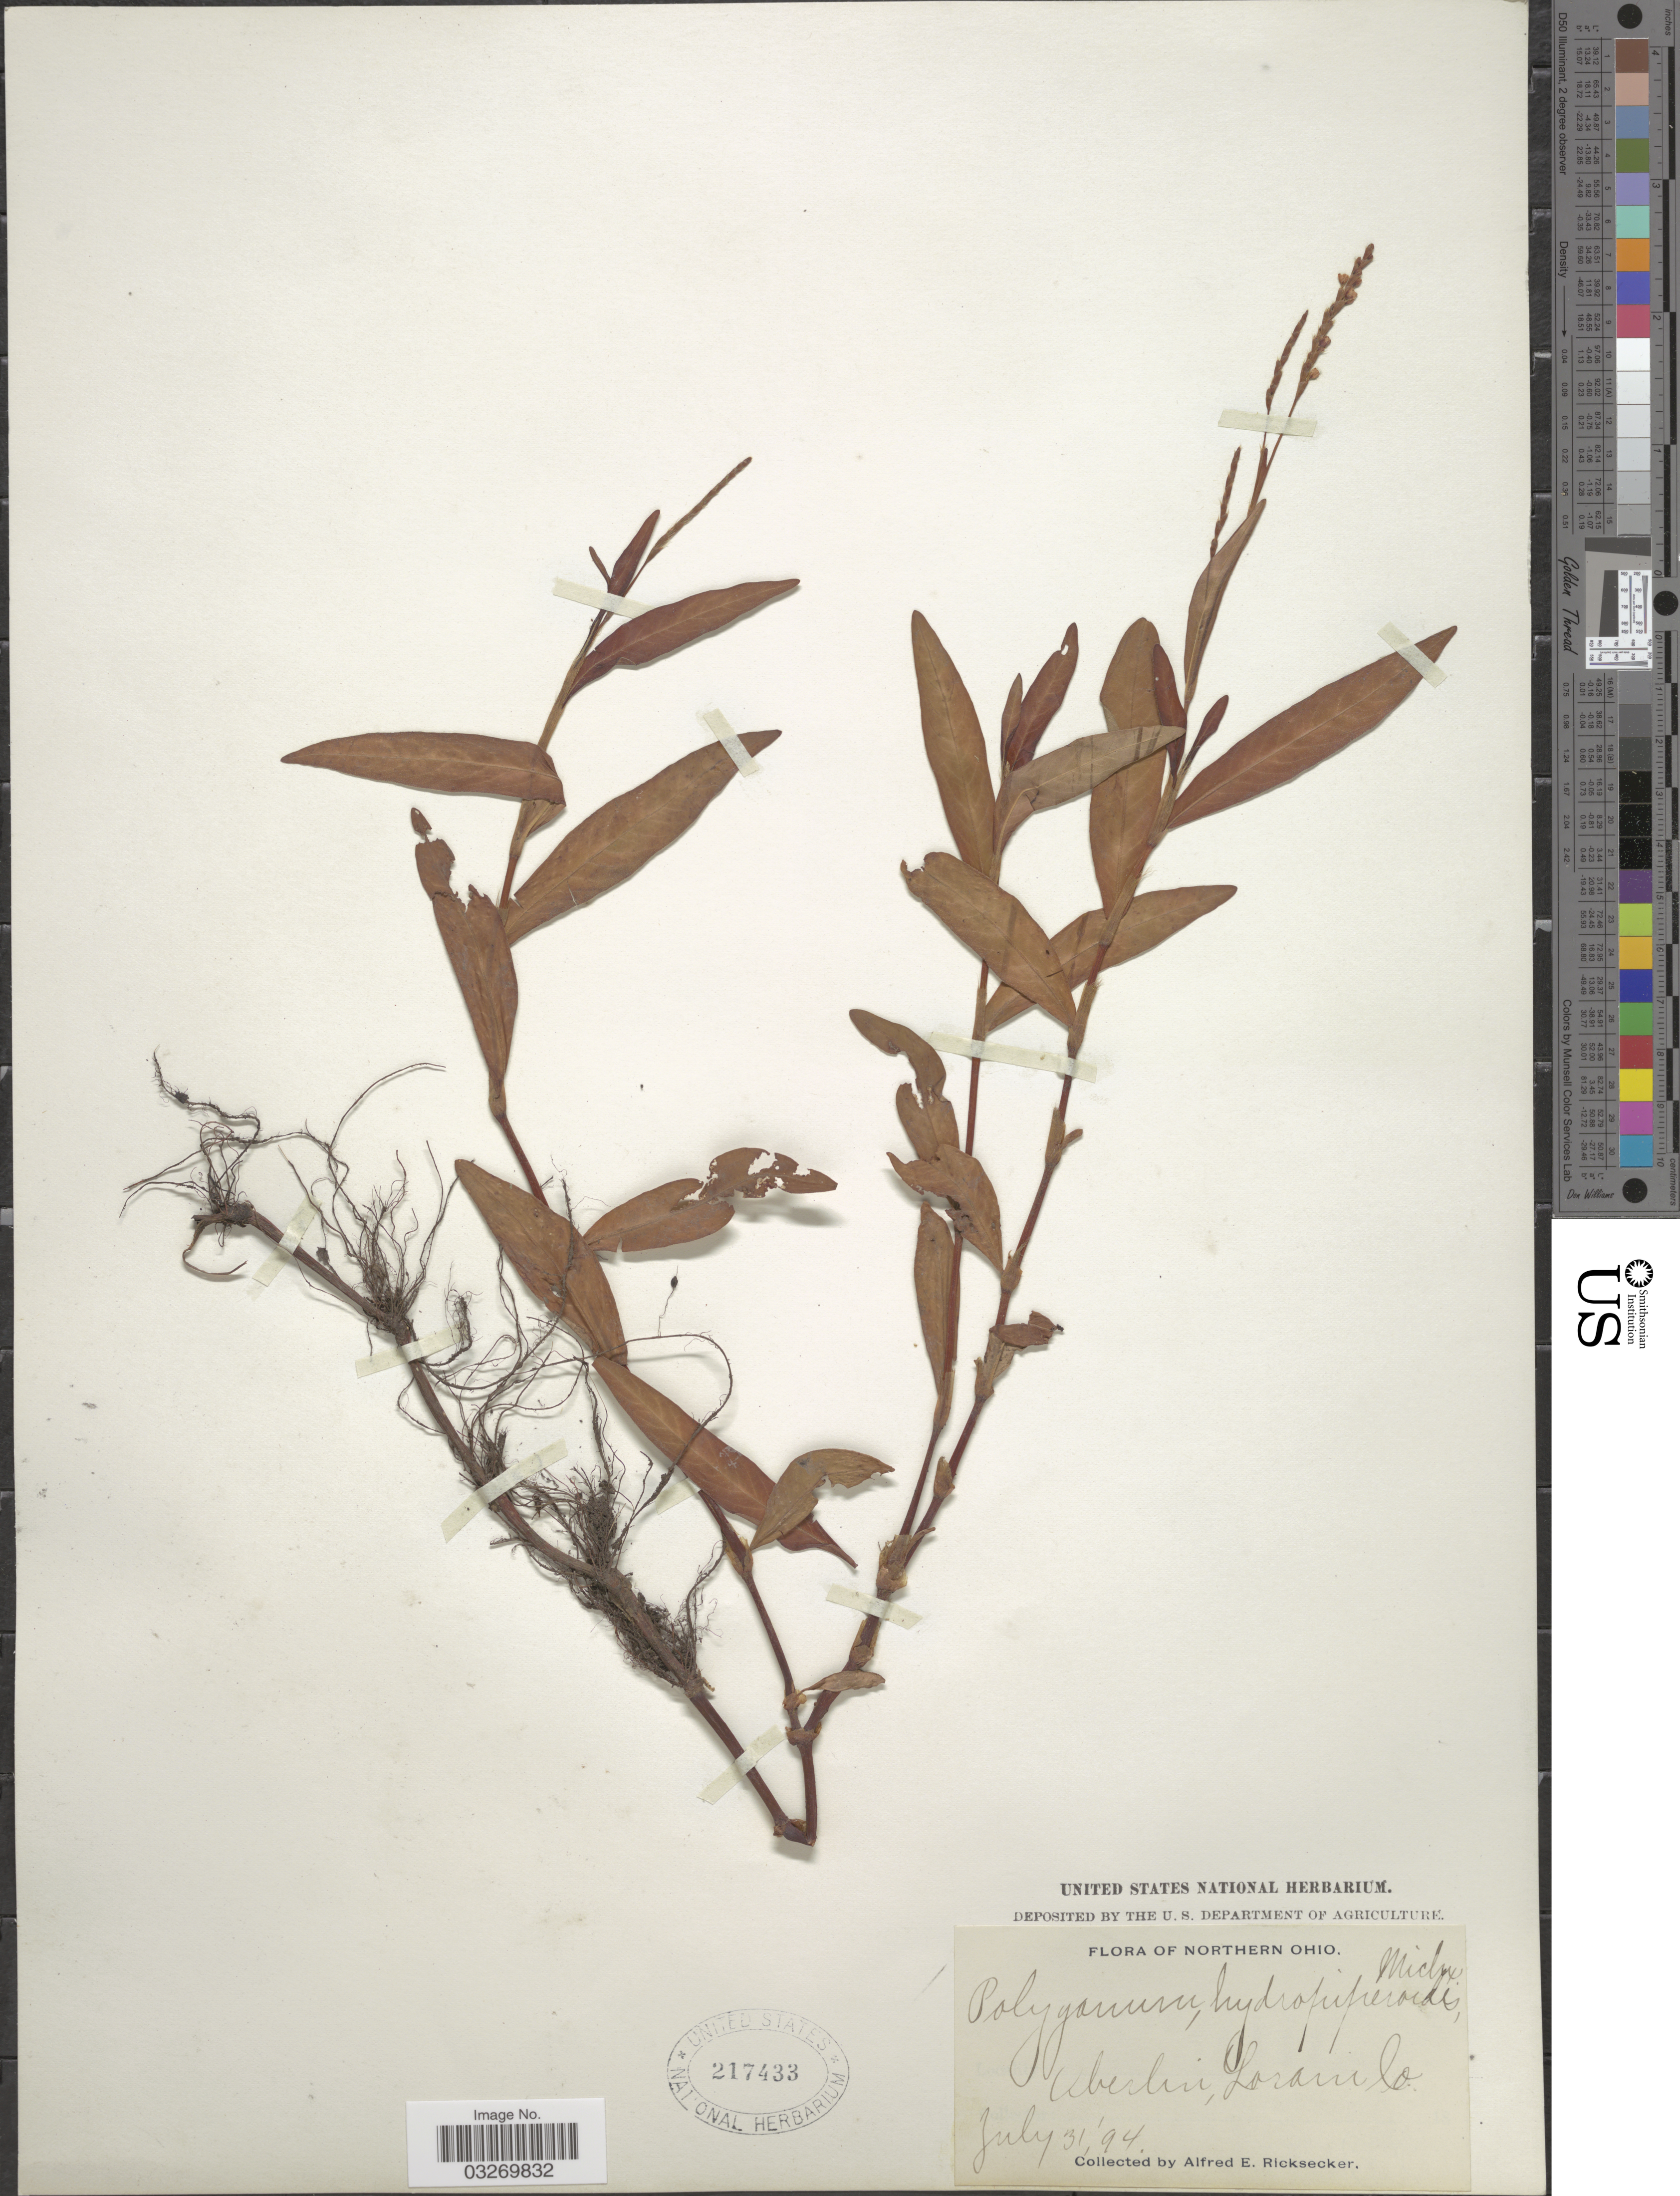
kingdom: Plantae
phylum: Tracheophyta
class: Magnoliopsida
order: Caryophyllales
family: Polygonaceae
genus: Persicaria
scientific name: Persicaria hydropiperoides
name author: (Michx.) Small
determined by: Atha, D. E.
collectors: A. E. Ricksecker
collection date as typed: Transcribed d/m/y: 31/7/94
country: United States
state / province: Ohio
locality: Northern Ohio. Oberlin, Lorain Co.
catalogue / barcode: US 217433